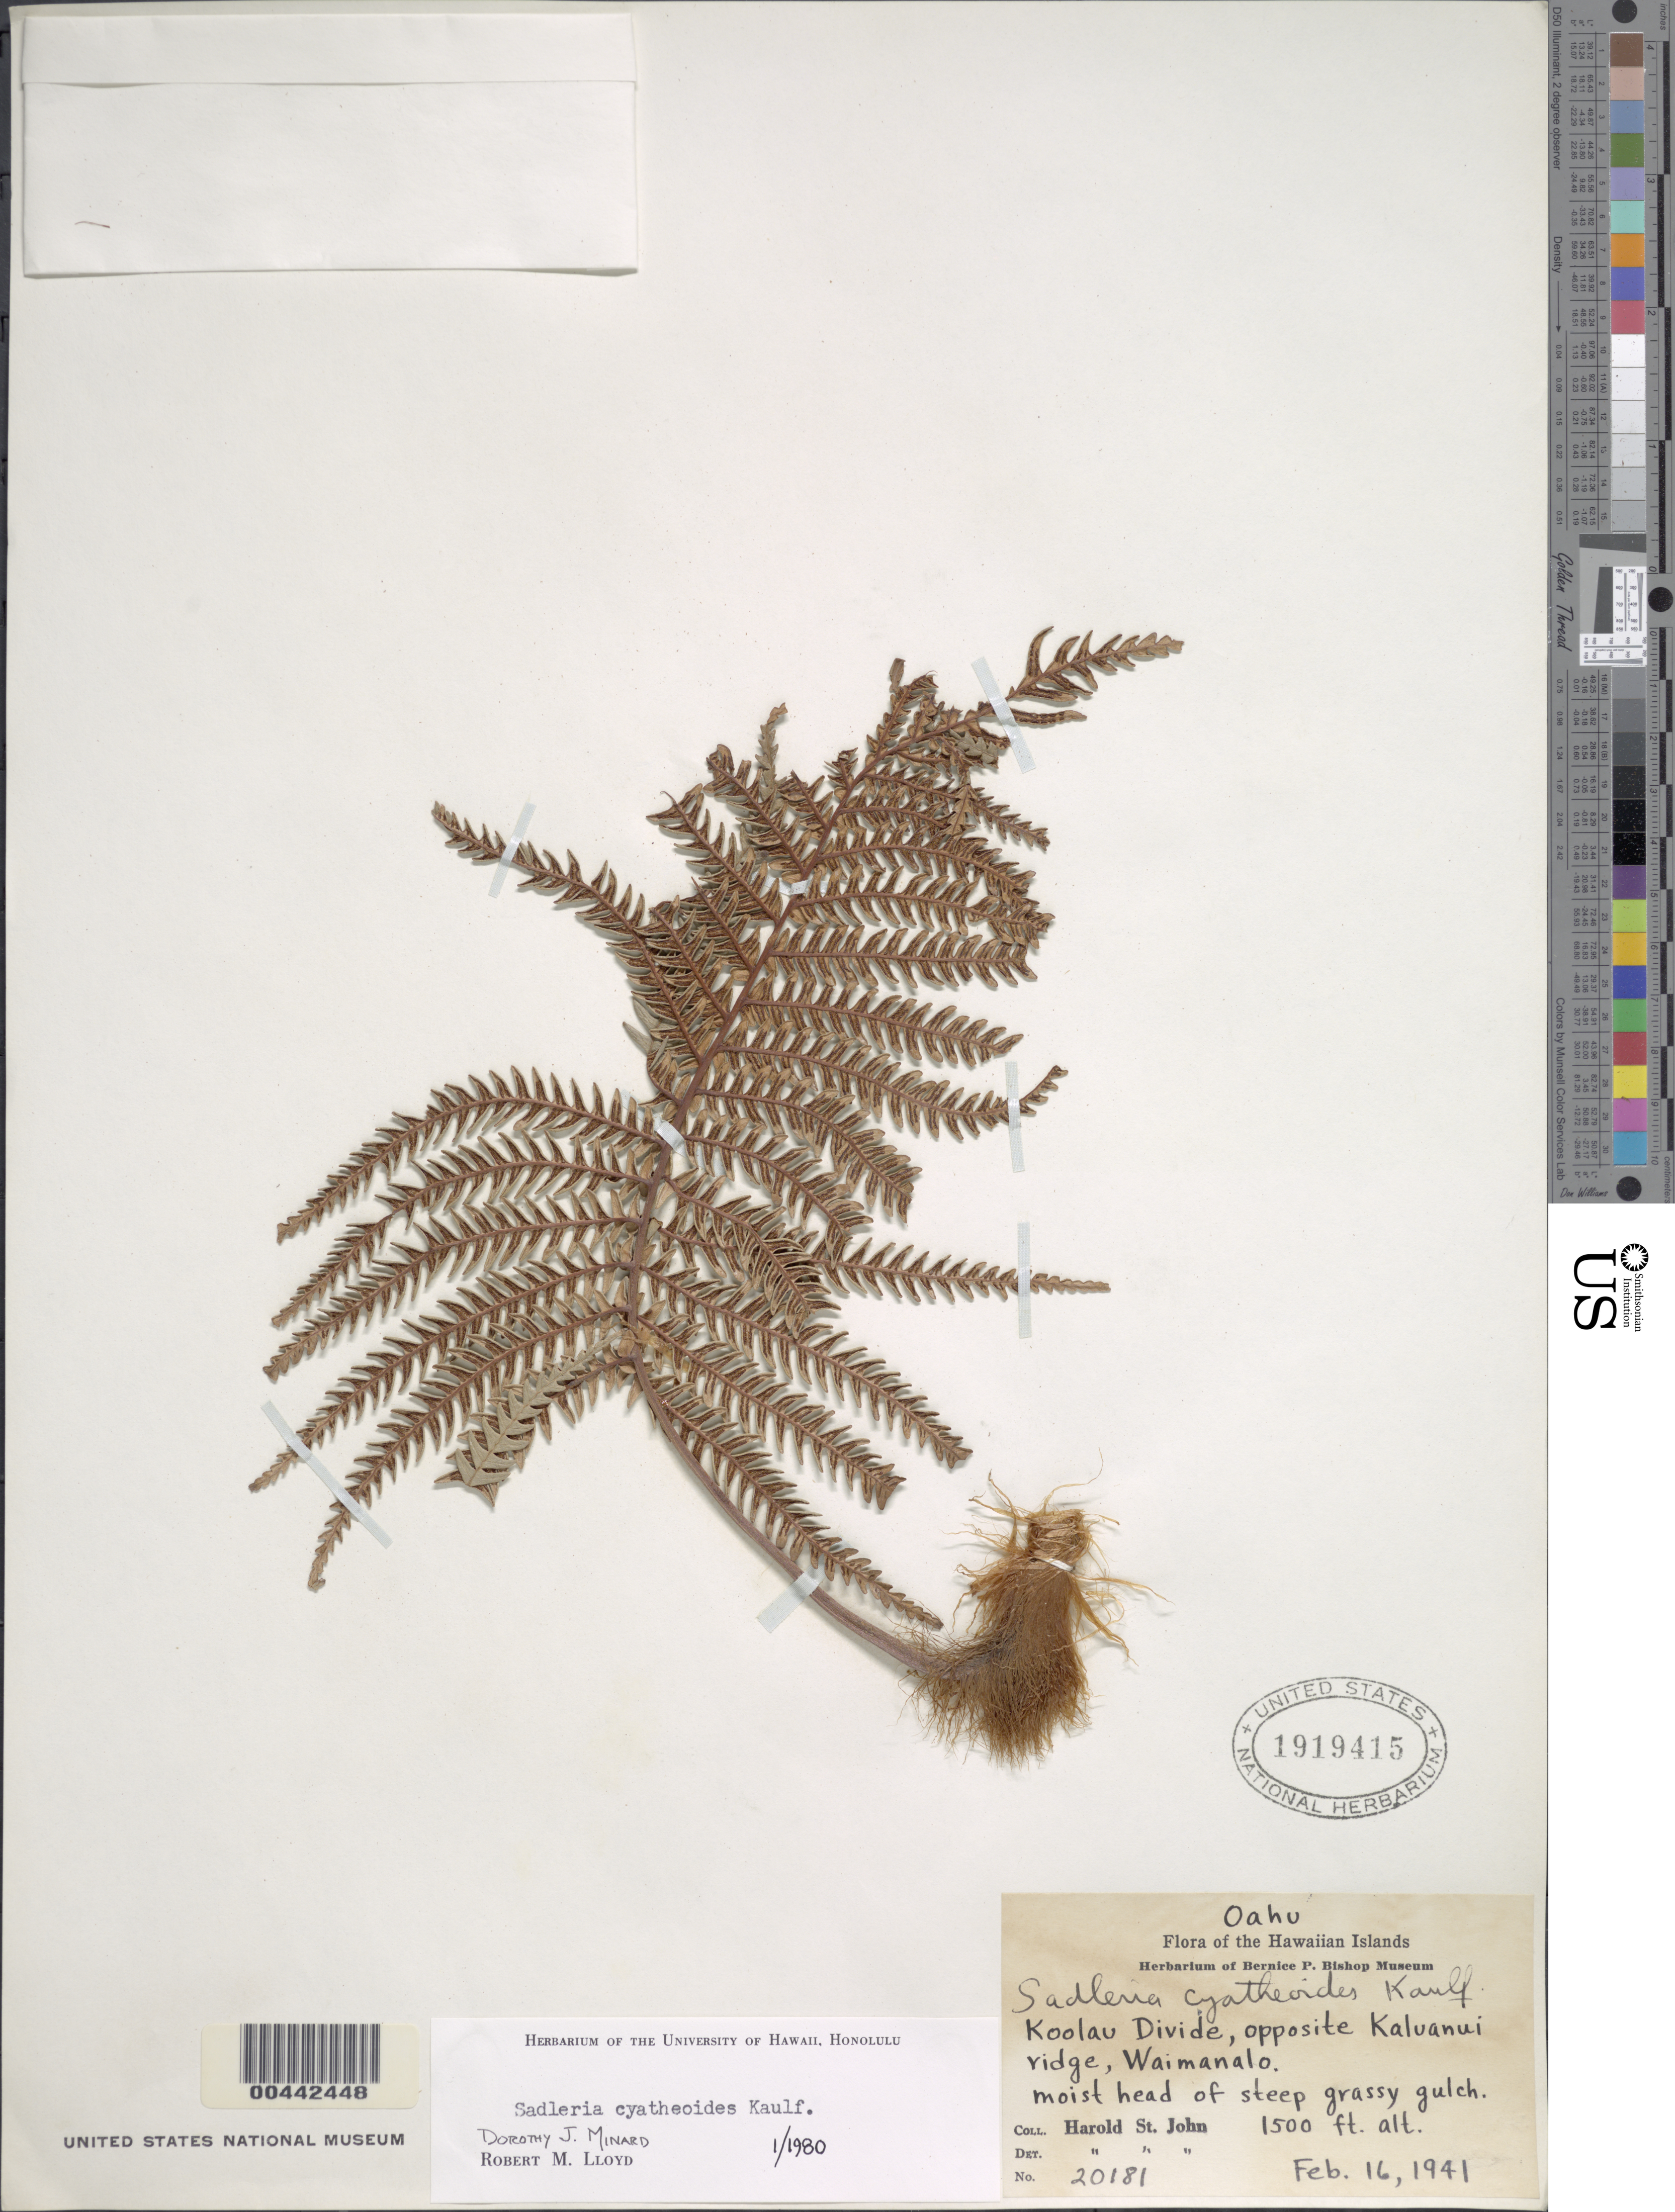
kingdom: Plantae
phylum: Tracheophyta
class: Polypodiopsida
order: Polypodiales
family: Blechnaceae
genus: Sadleria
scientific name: Sadleria cyatheoides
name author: Kaulf.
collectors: H. St. John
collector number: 20181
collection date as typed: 16 Feb 1941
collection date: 1941-02-16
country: United States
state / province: Hawaii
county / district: Honolulu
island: Oahu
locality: Koolau Divide, opposite Kaluanu ridge, Waimanalo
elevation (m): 457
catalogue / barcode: US 1919415